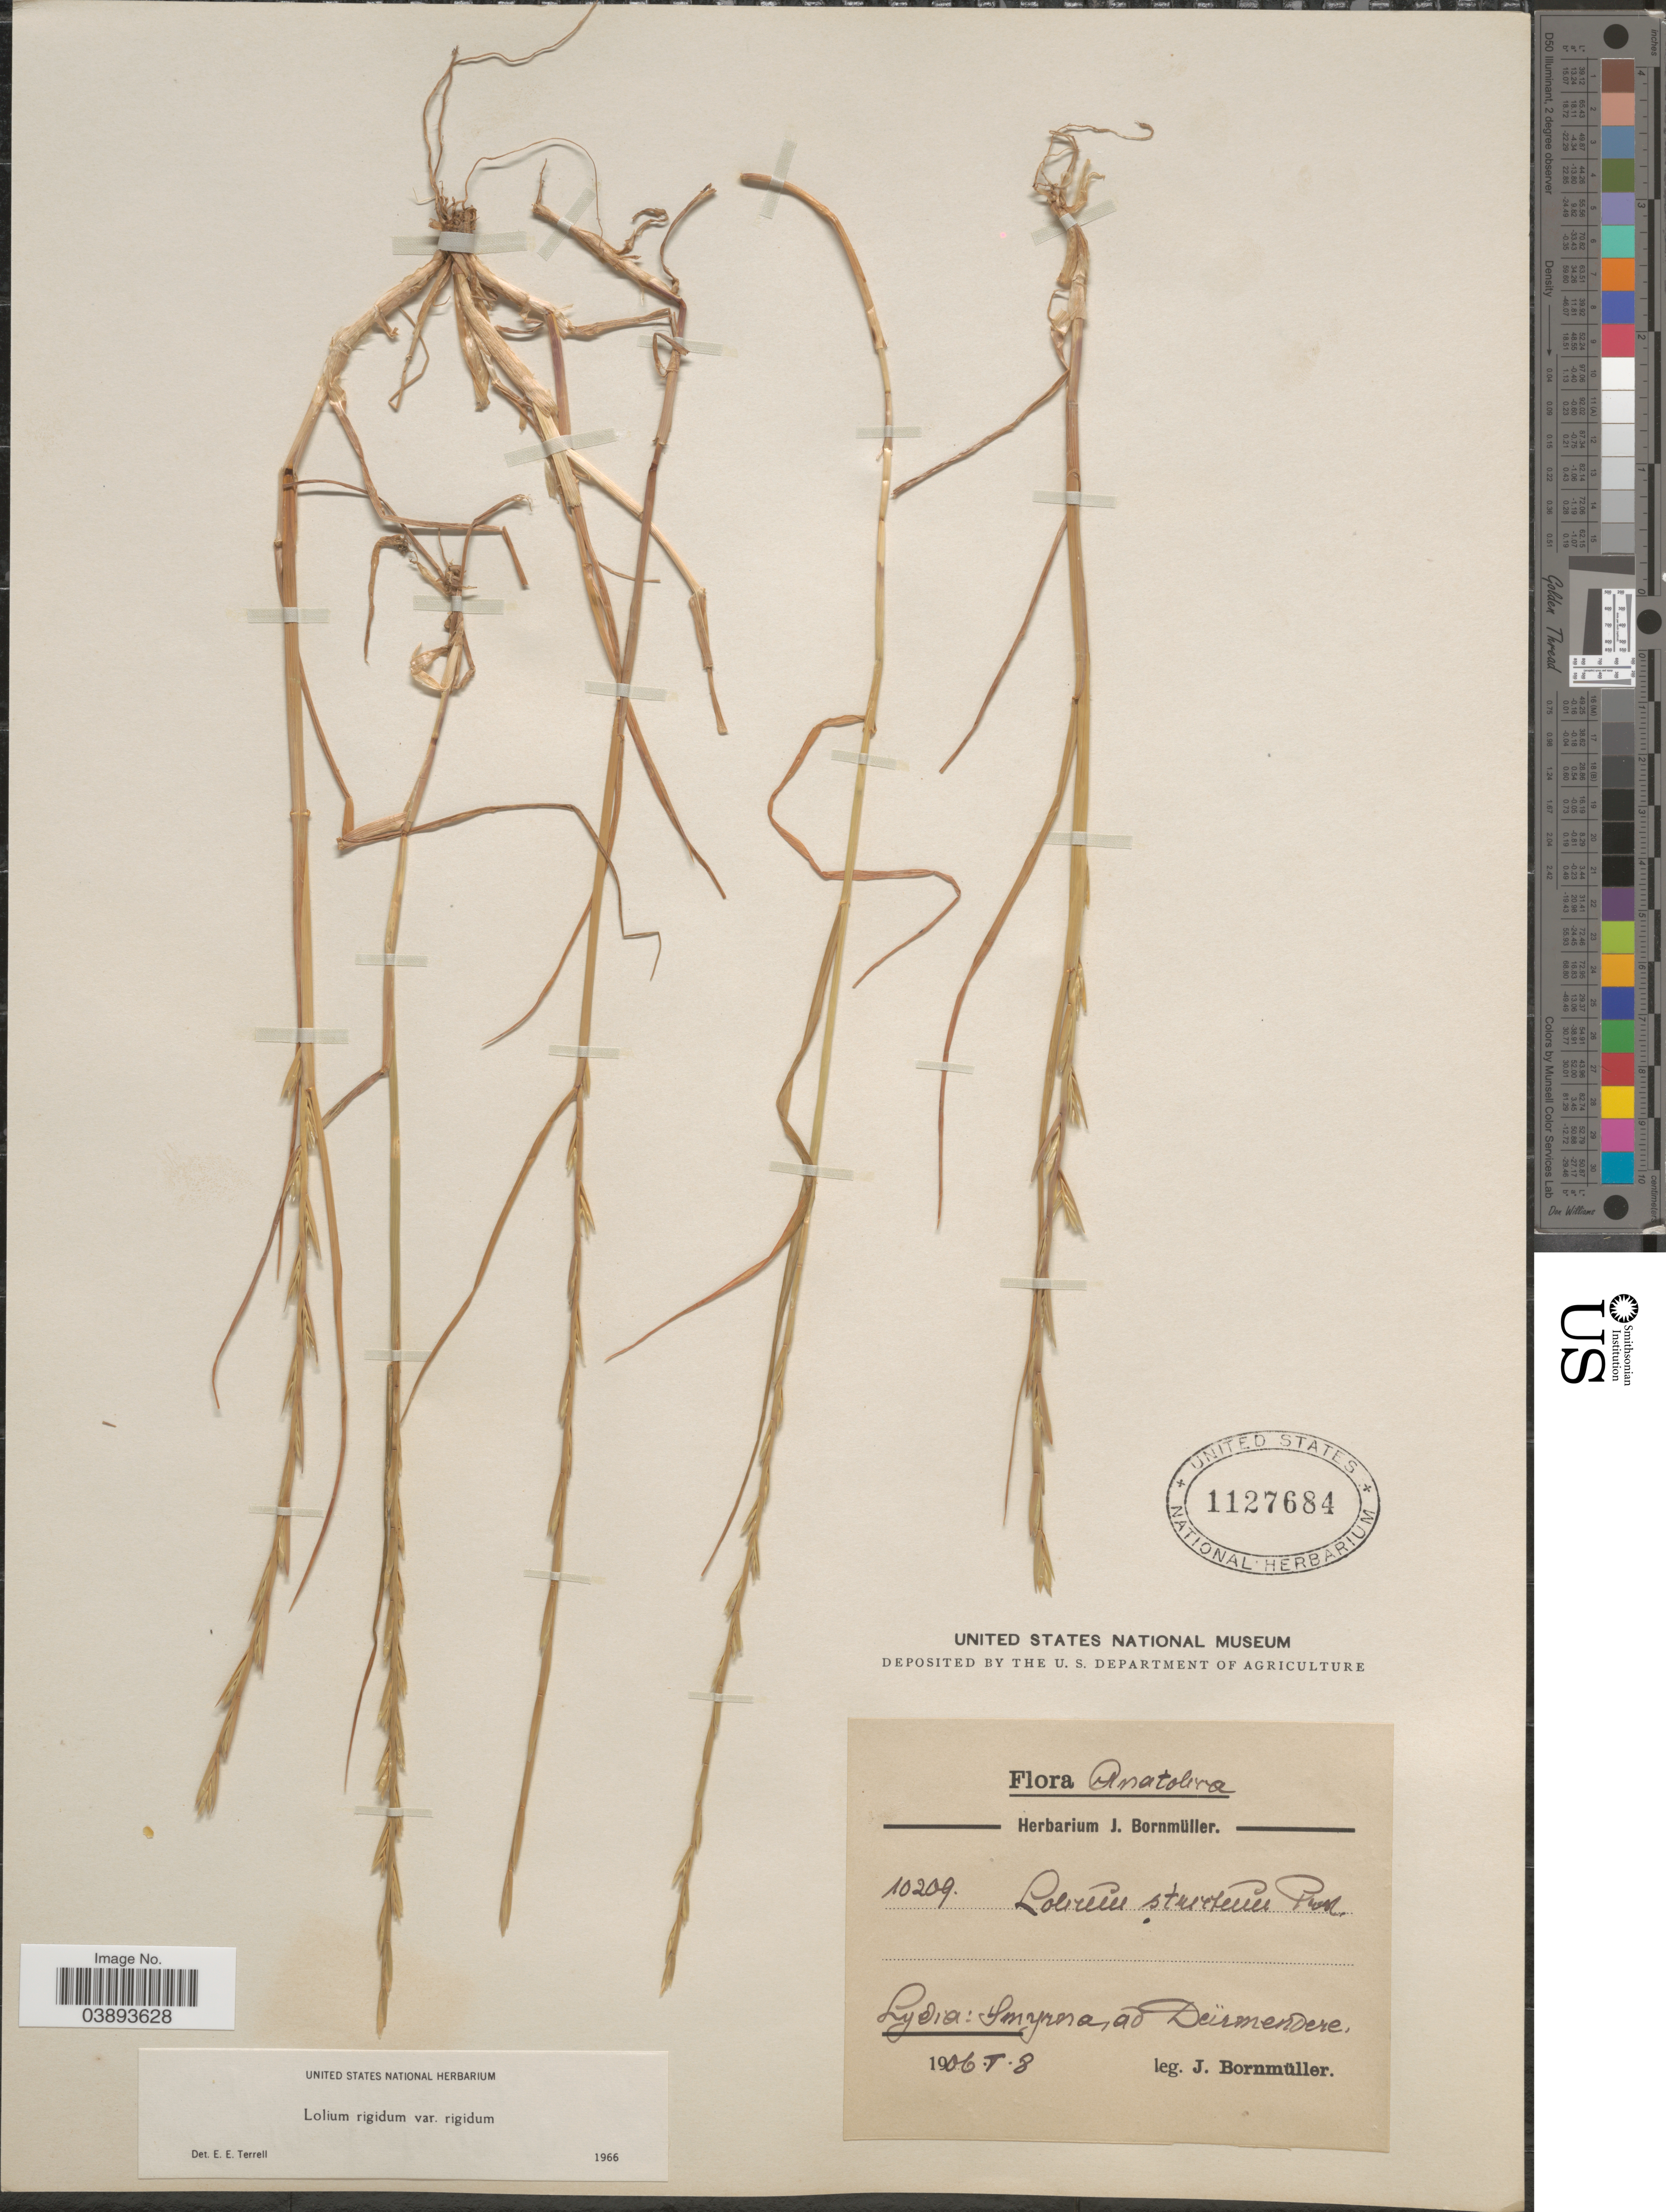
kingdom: Plantae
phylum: Tracheophyta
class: Liliopsida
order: Poales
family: Poaceae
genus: Lolium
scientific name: Lolium rigidum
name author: Gaudin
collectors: J. Bornmüller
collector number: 10209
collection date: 1906-05-08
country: Turkey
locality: Anatolica. Lydia: Smyrna, ad Deïrmendere.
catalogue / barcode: US 1127684